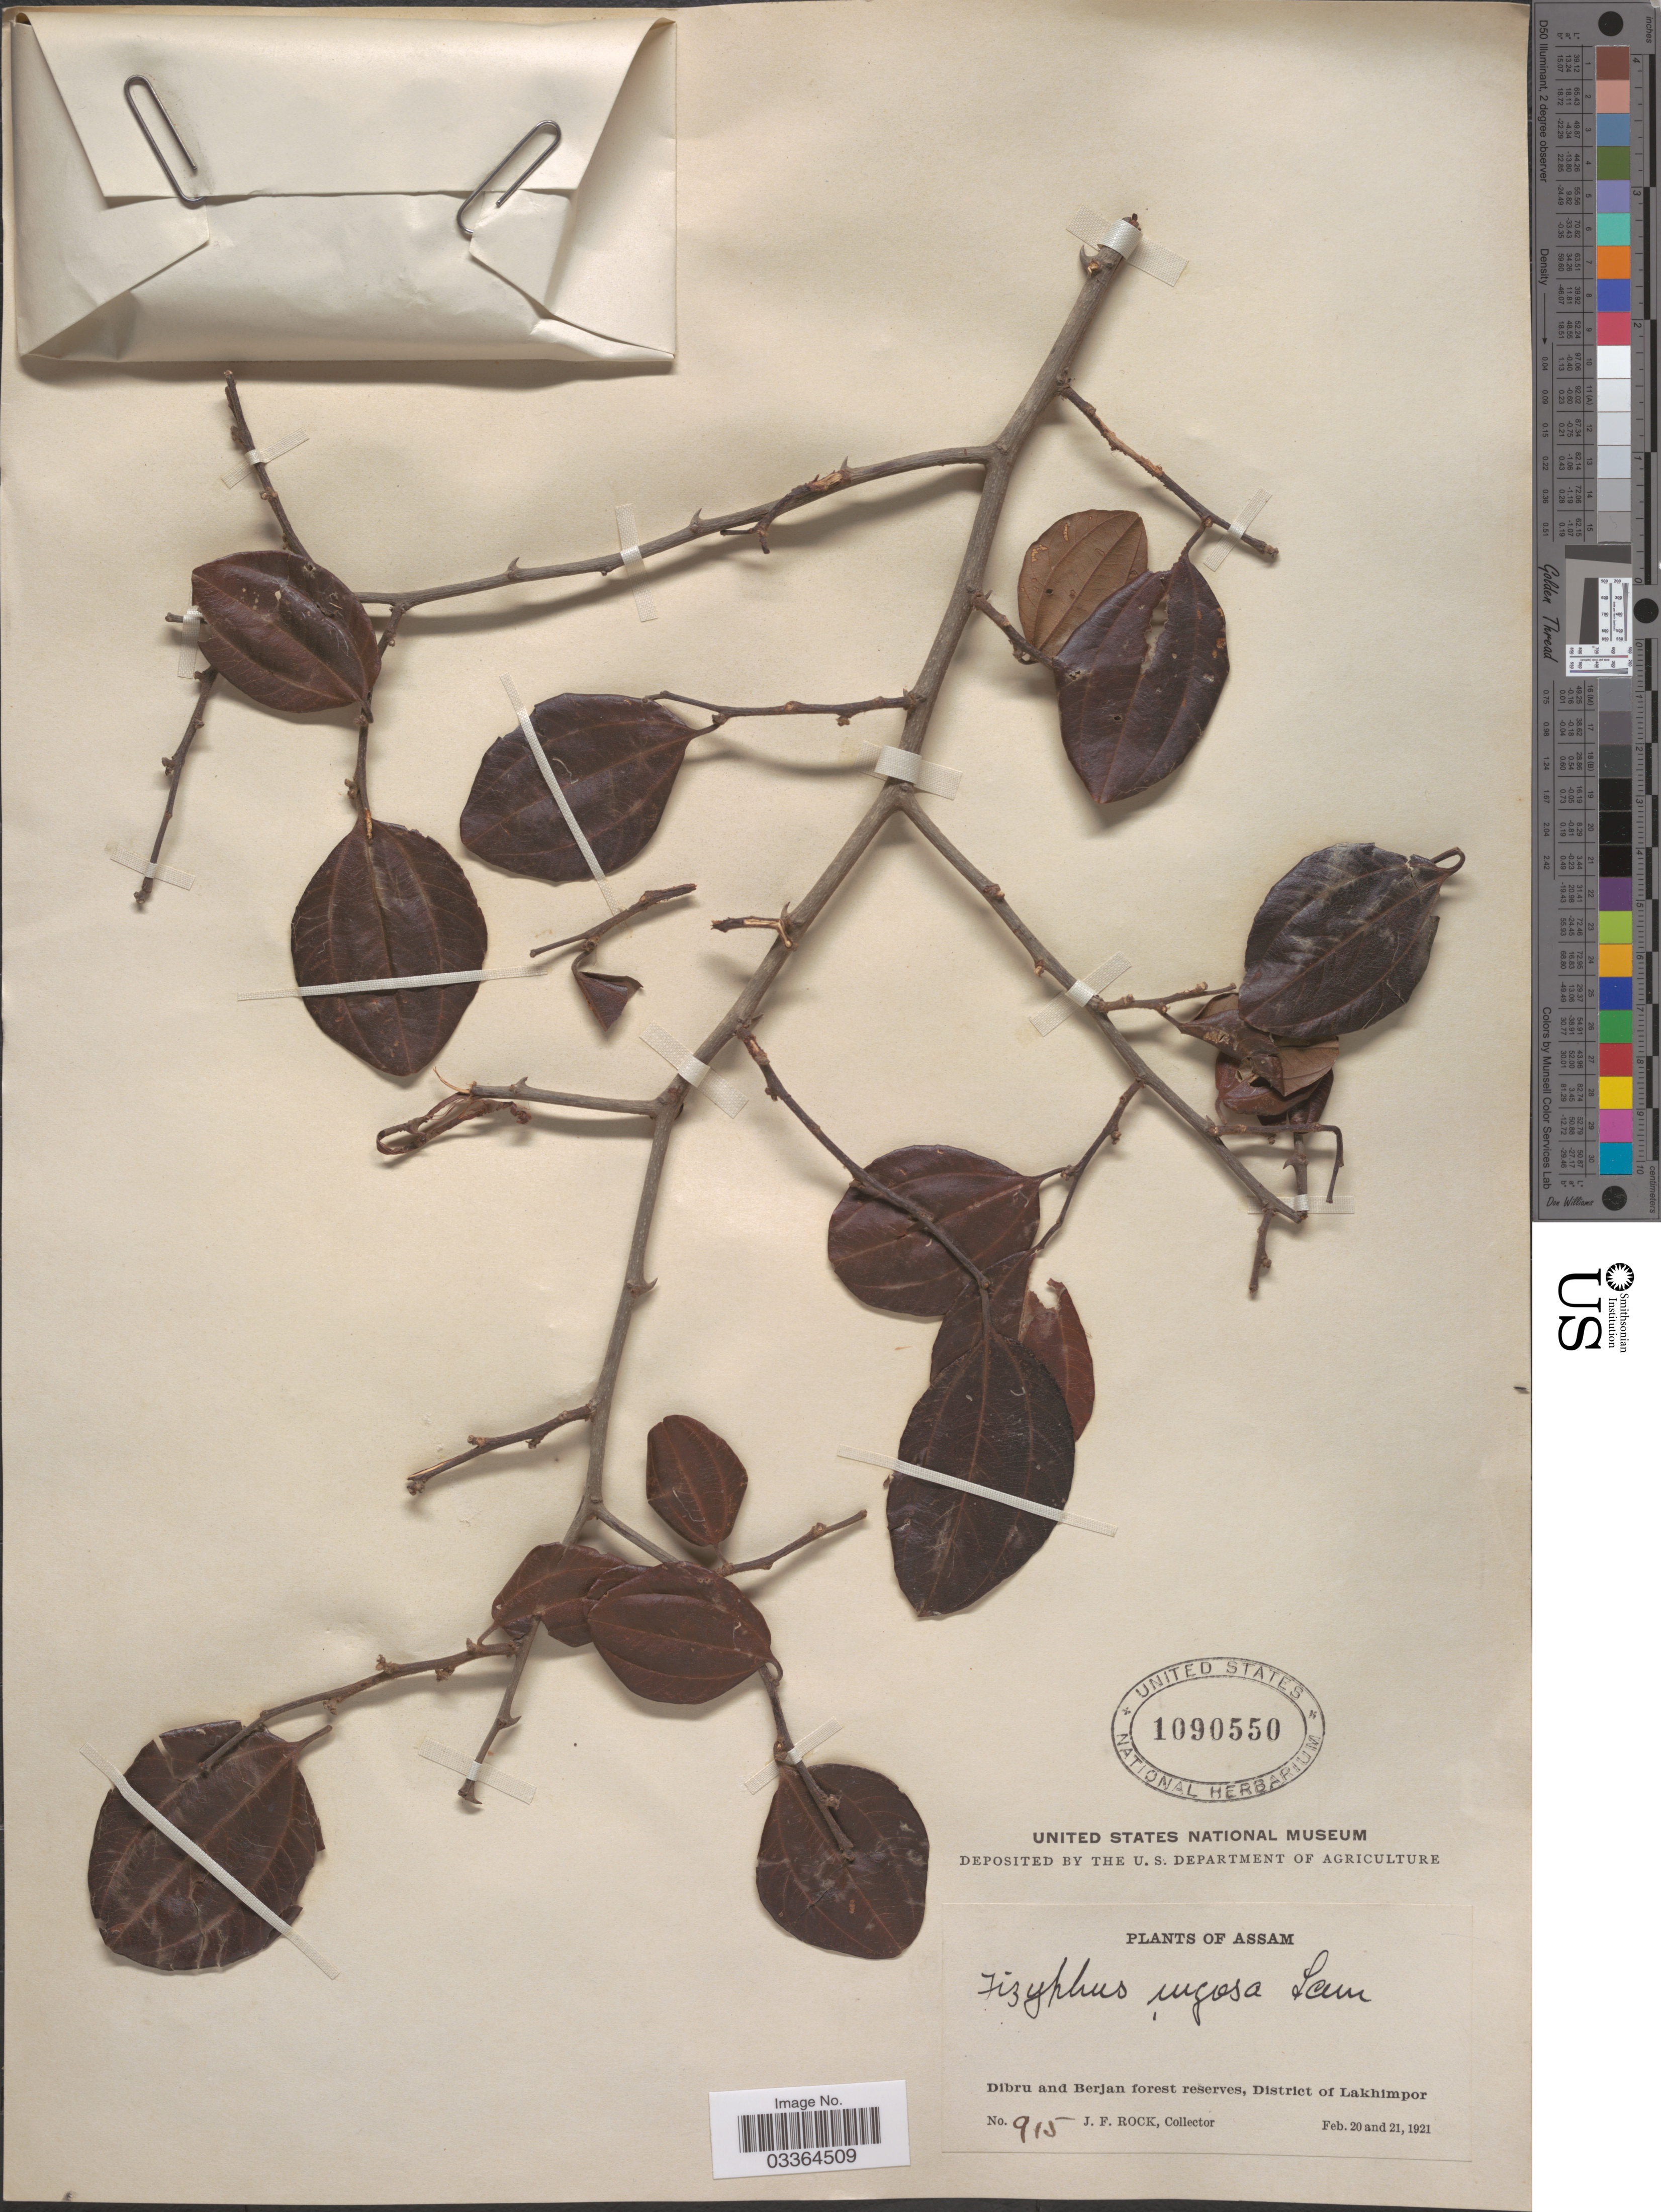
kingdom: Plantae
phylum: Tracheophyta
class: Magnoliopsida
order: Rosales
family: Rhamnaceae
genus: Ziziphus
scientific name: Ziziphus rugosa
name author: Lam.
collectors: J. Rock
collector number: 915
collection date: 1921-02-20/1921-02-21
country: India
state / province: Assam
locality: Dibru and Berjan forest reserves, District of Lakhimpor.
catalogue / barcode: US 1090550